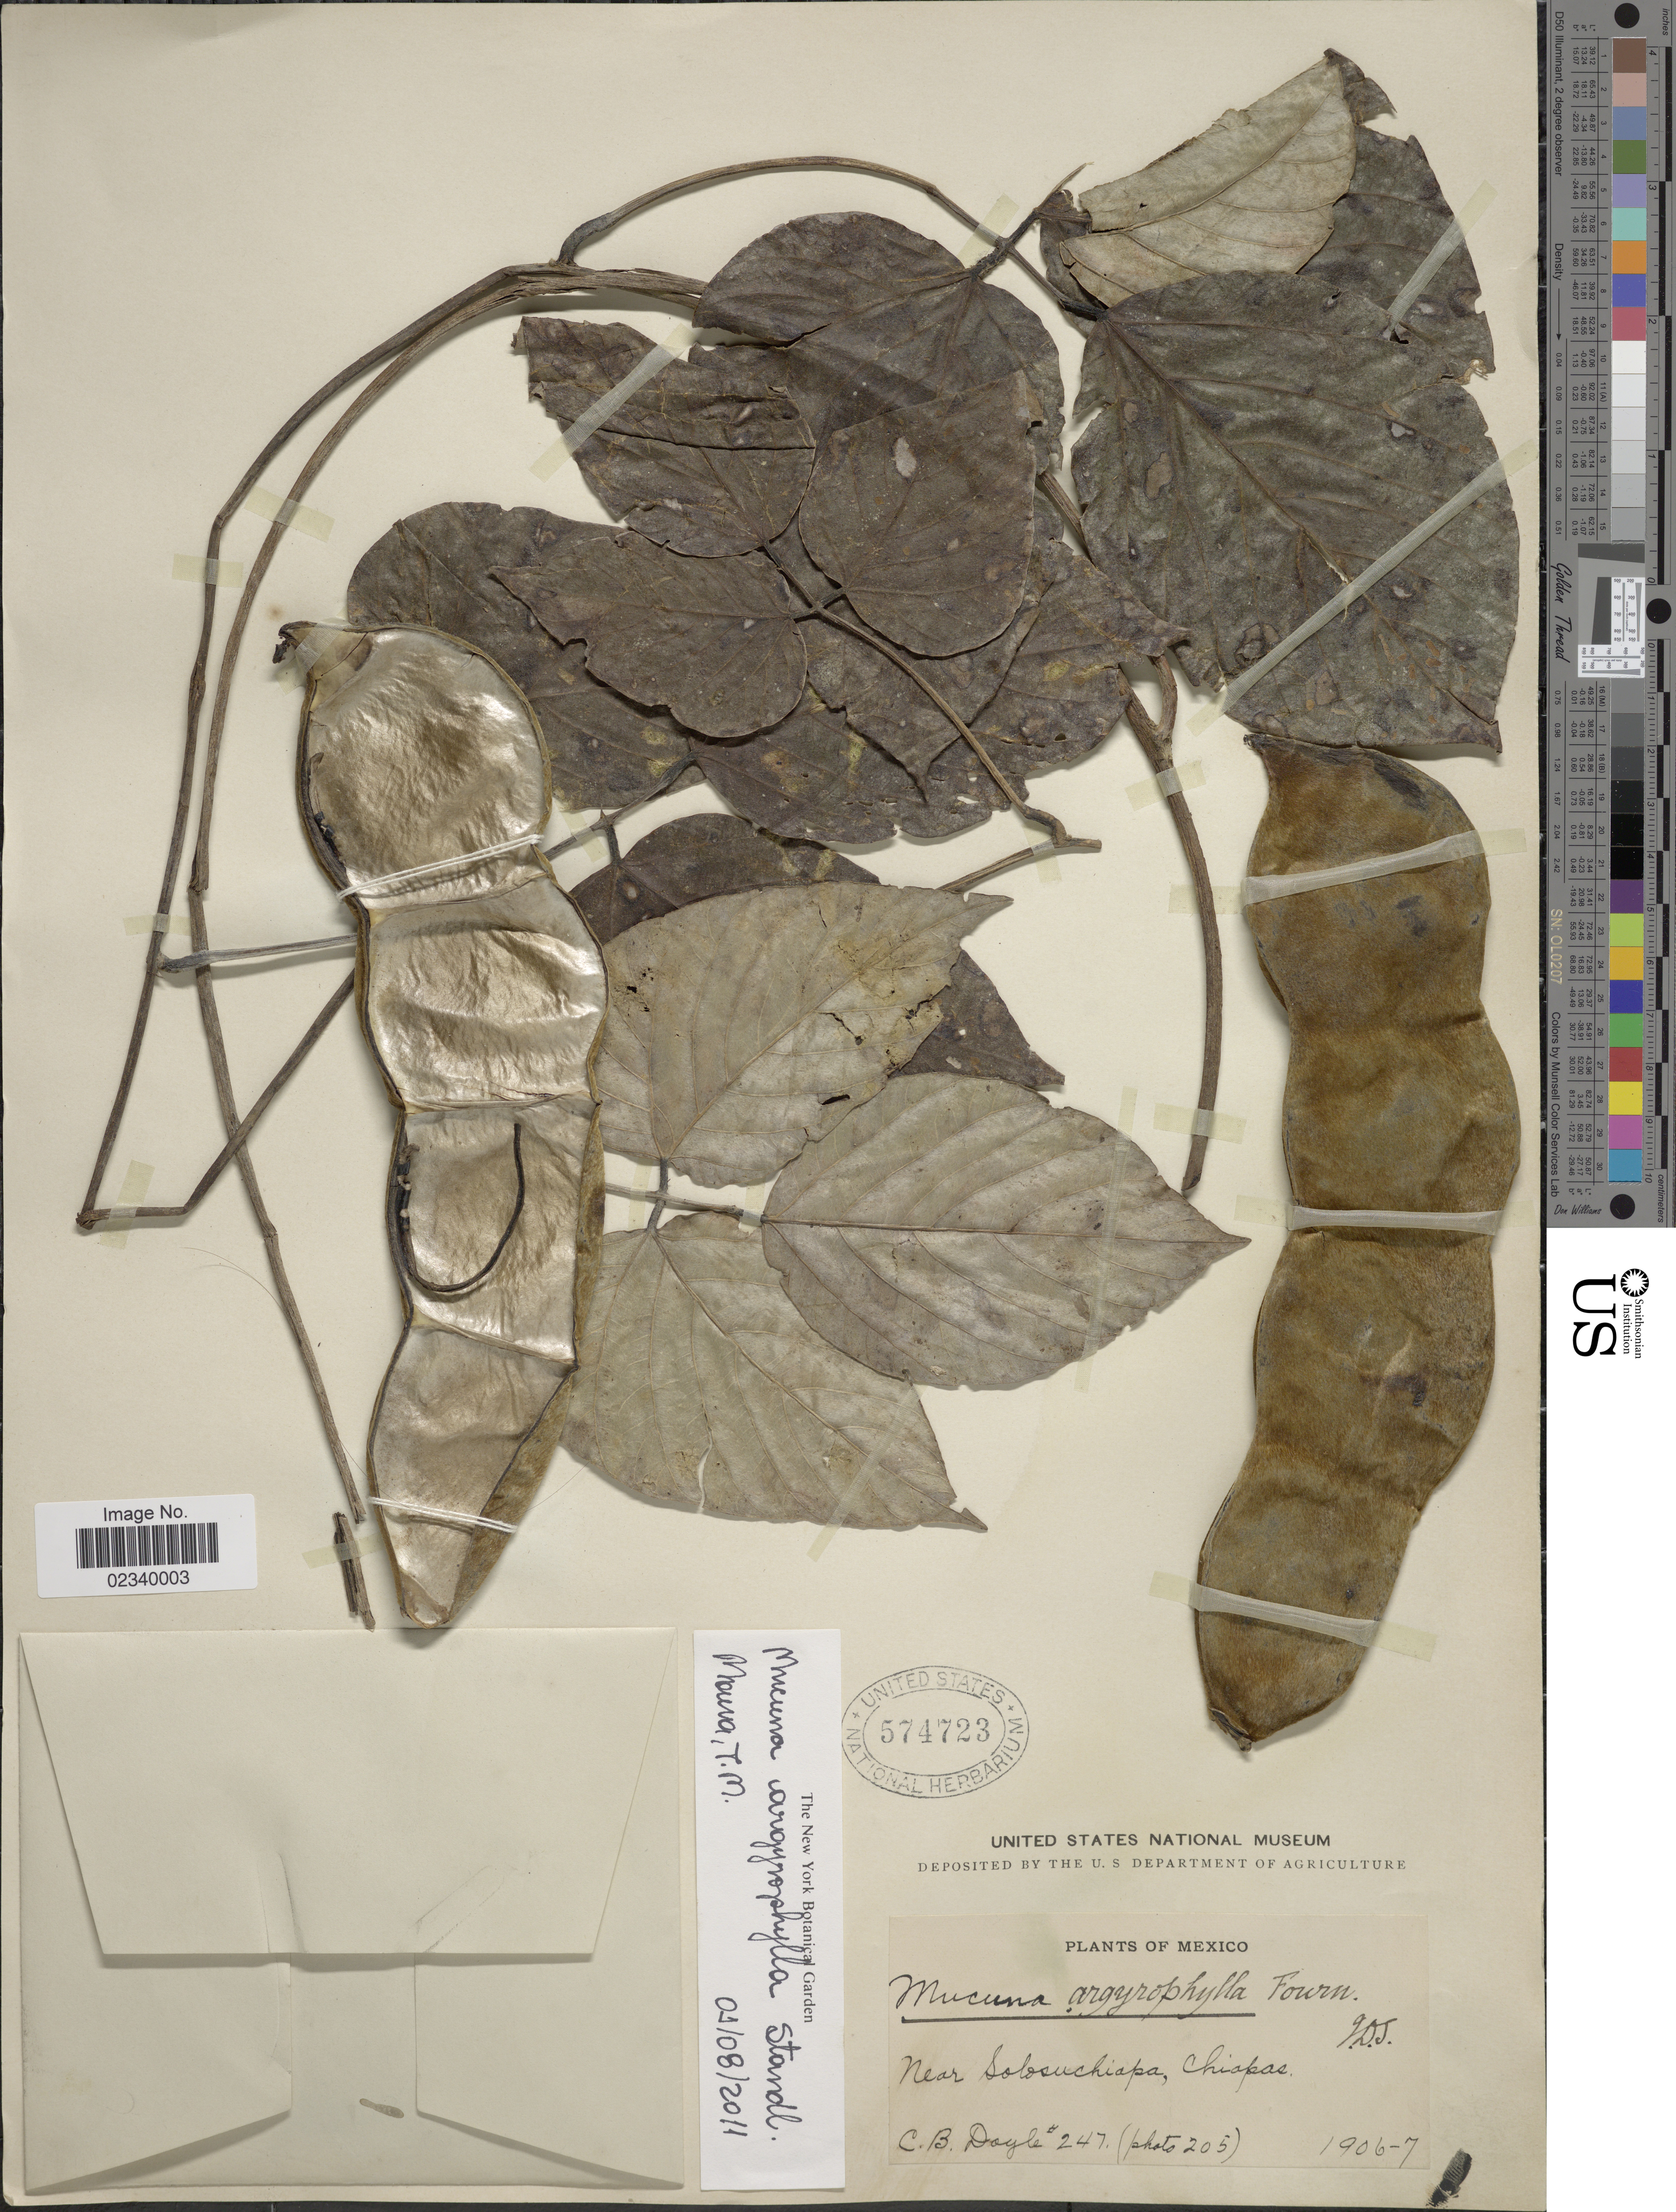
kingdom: Plantae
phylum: Tracheophyta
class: Magnoliopsida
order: Fabales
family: Fabaceae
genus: Mucuna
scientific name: Mucuna argyrophylla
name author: Standl.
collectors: C. Doyle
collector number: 247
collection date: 1906/1907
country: Mexico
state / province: Chiapas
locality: Near Solosuchiapa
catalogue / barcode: US 574723